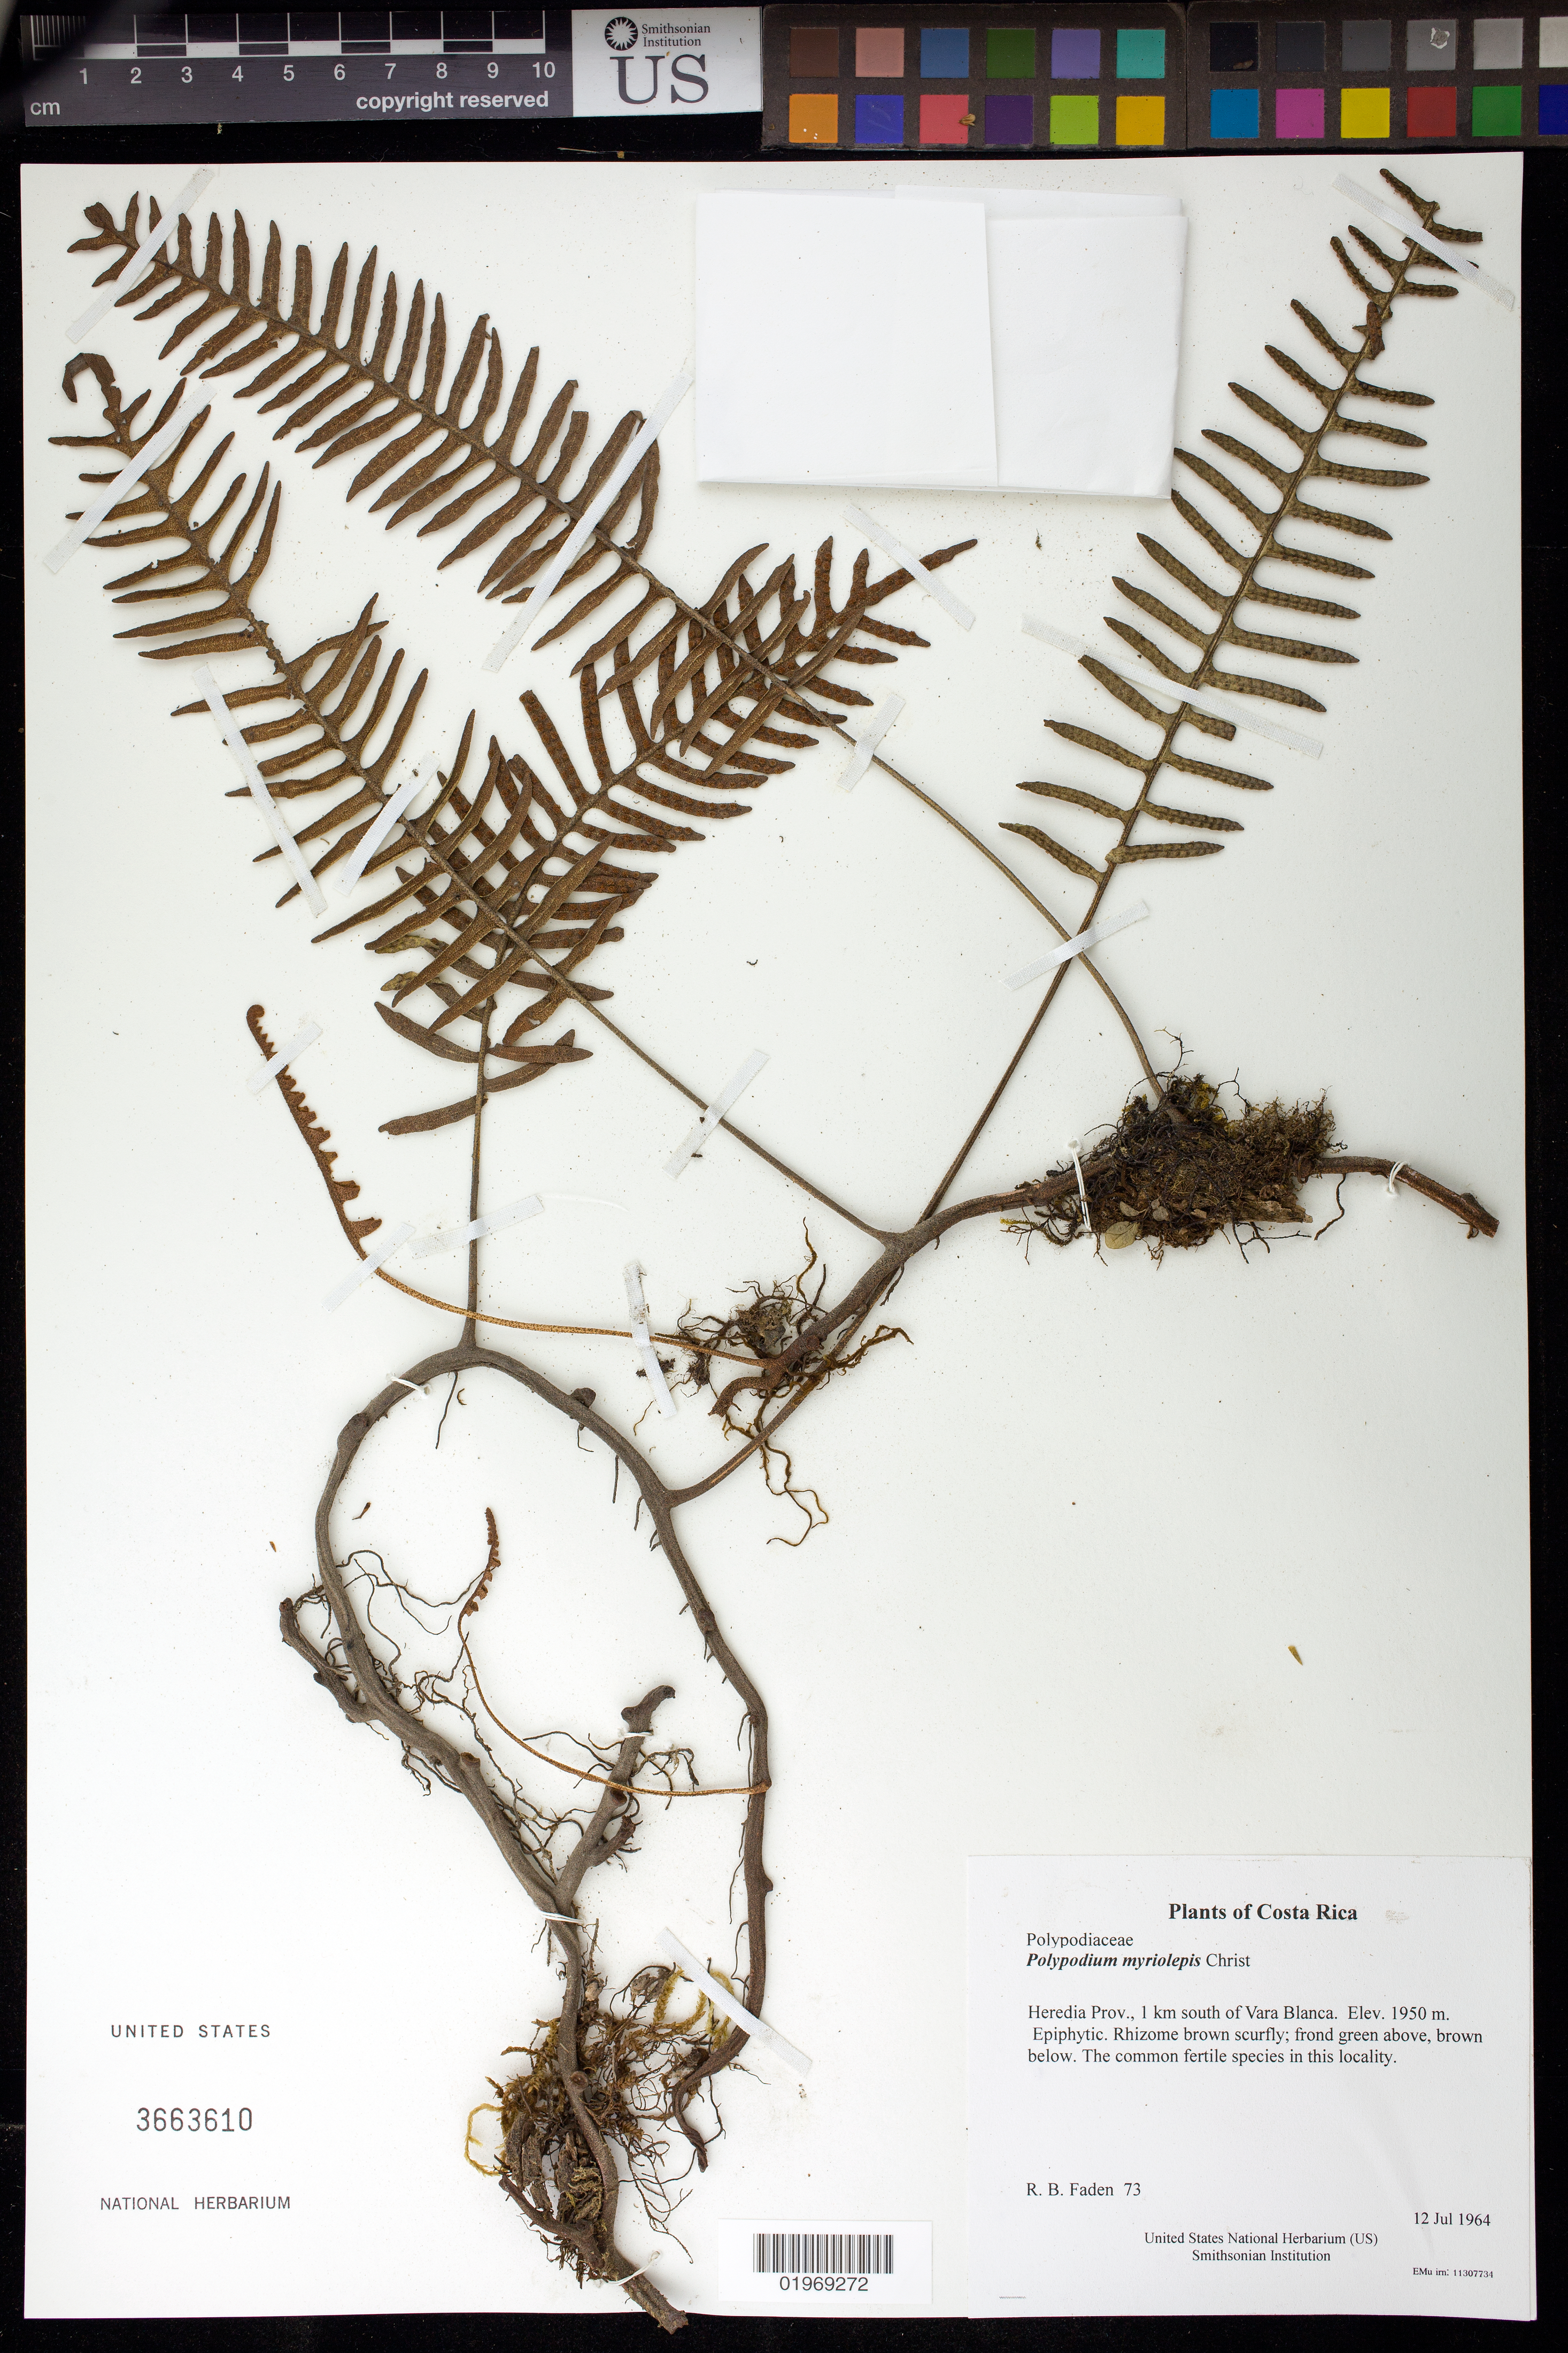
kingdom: Plantae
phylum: Tracheophyta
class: Polypodiopsida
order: Polypodiales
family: Polypodiaceae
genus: Polypodium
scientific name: Polypodium myriolepis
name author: Christ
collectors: R. B. Faden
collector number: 73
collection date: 1964-07-12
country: Costa Rica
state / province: Heredia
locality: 1 km south of Vara Blanca.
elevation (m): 1950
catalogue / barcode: US 3663610